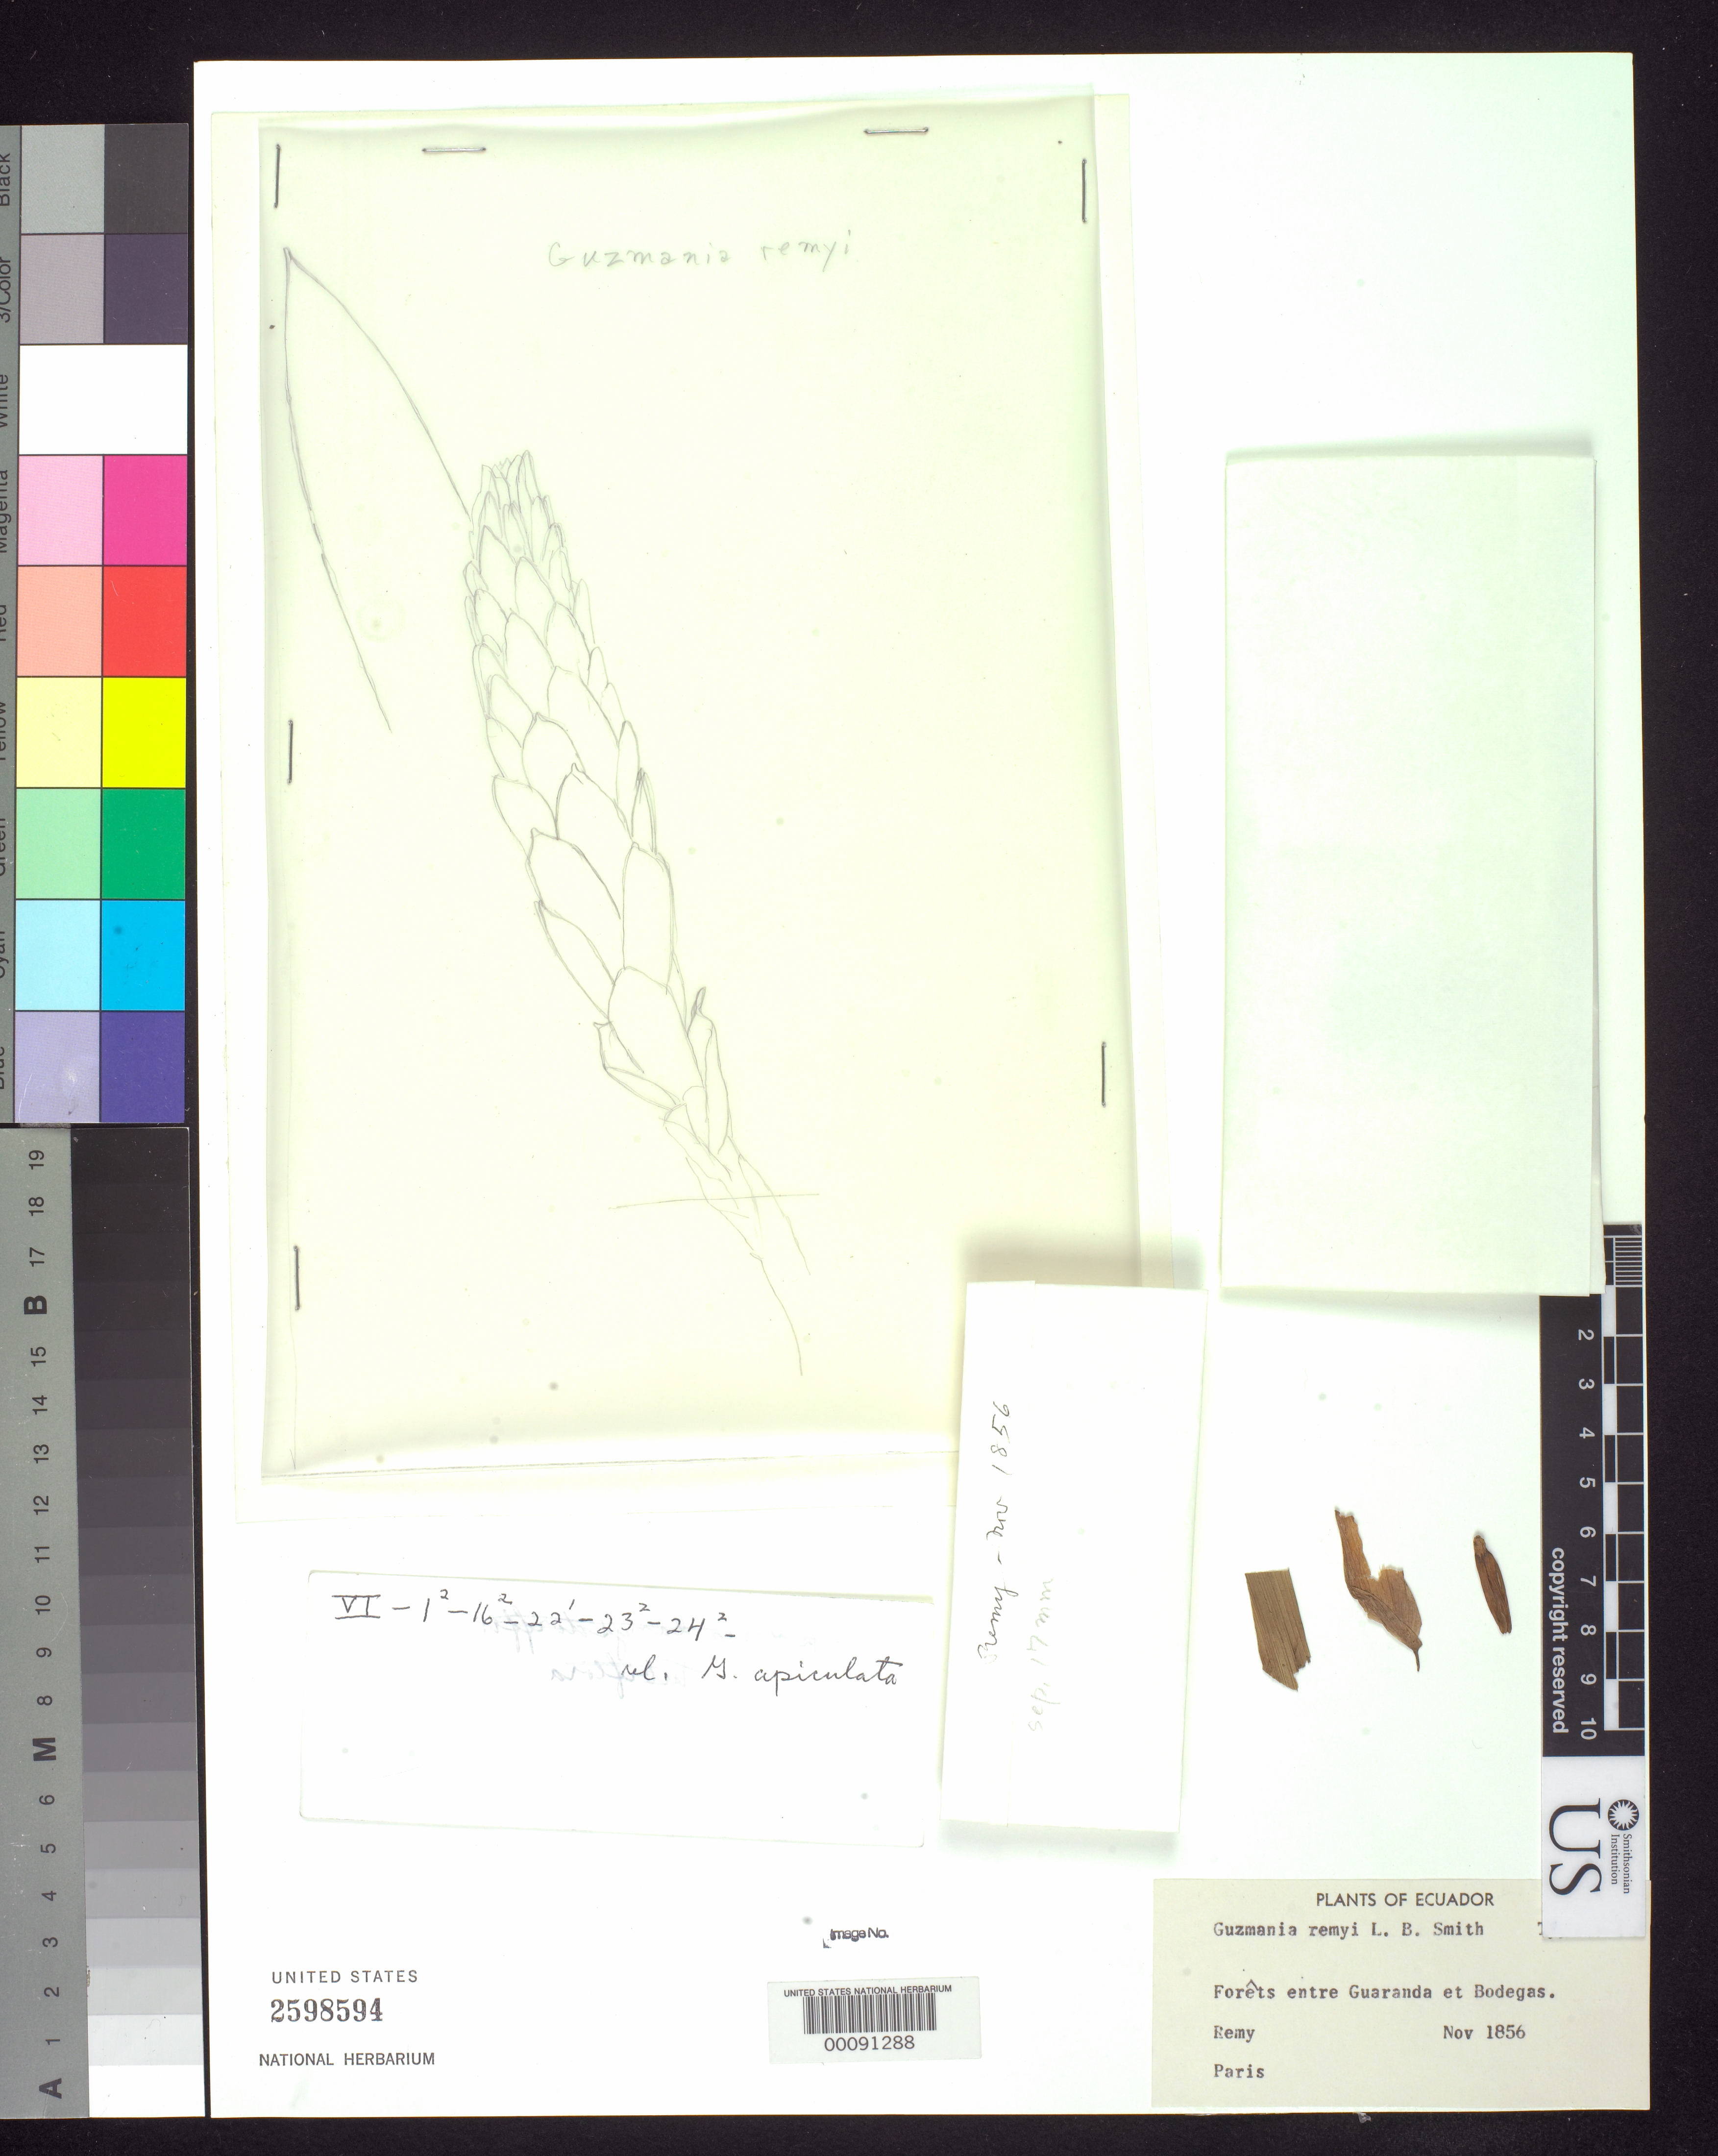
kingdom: Plantae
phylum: Tracheophyta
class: Liliopsida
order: Poales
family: Bromeliaceae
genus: Guzmania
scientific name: Guzmania remyi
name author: L.B. Sm.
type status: Isotype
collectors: E. J. Rémy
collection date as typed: Nov 1856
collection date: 1856-11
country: Ecuador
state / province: Bolívar / Guayas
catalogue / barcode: US 2598594